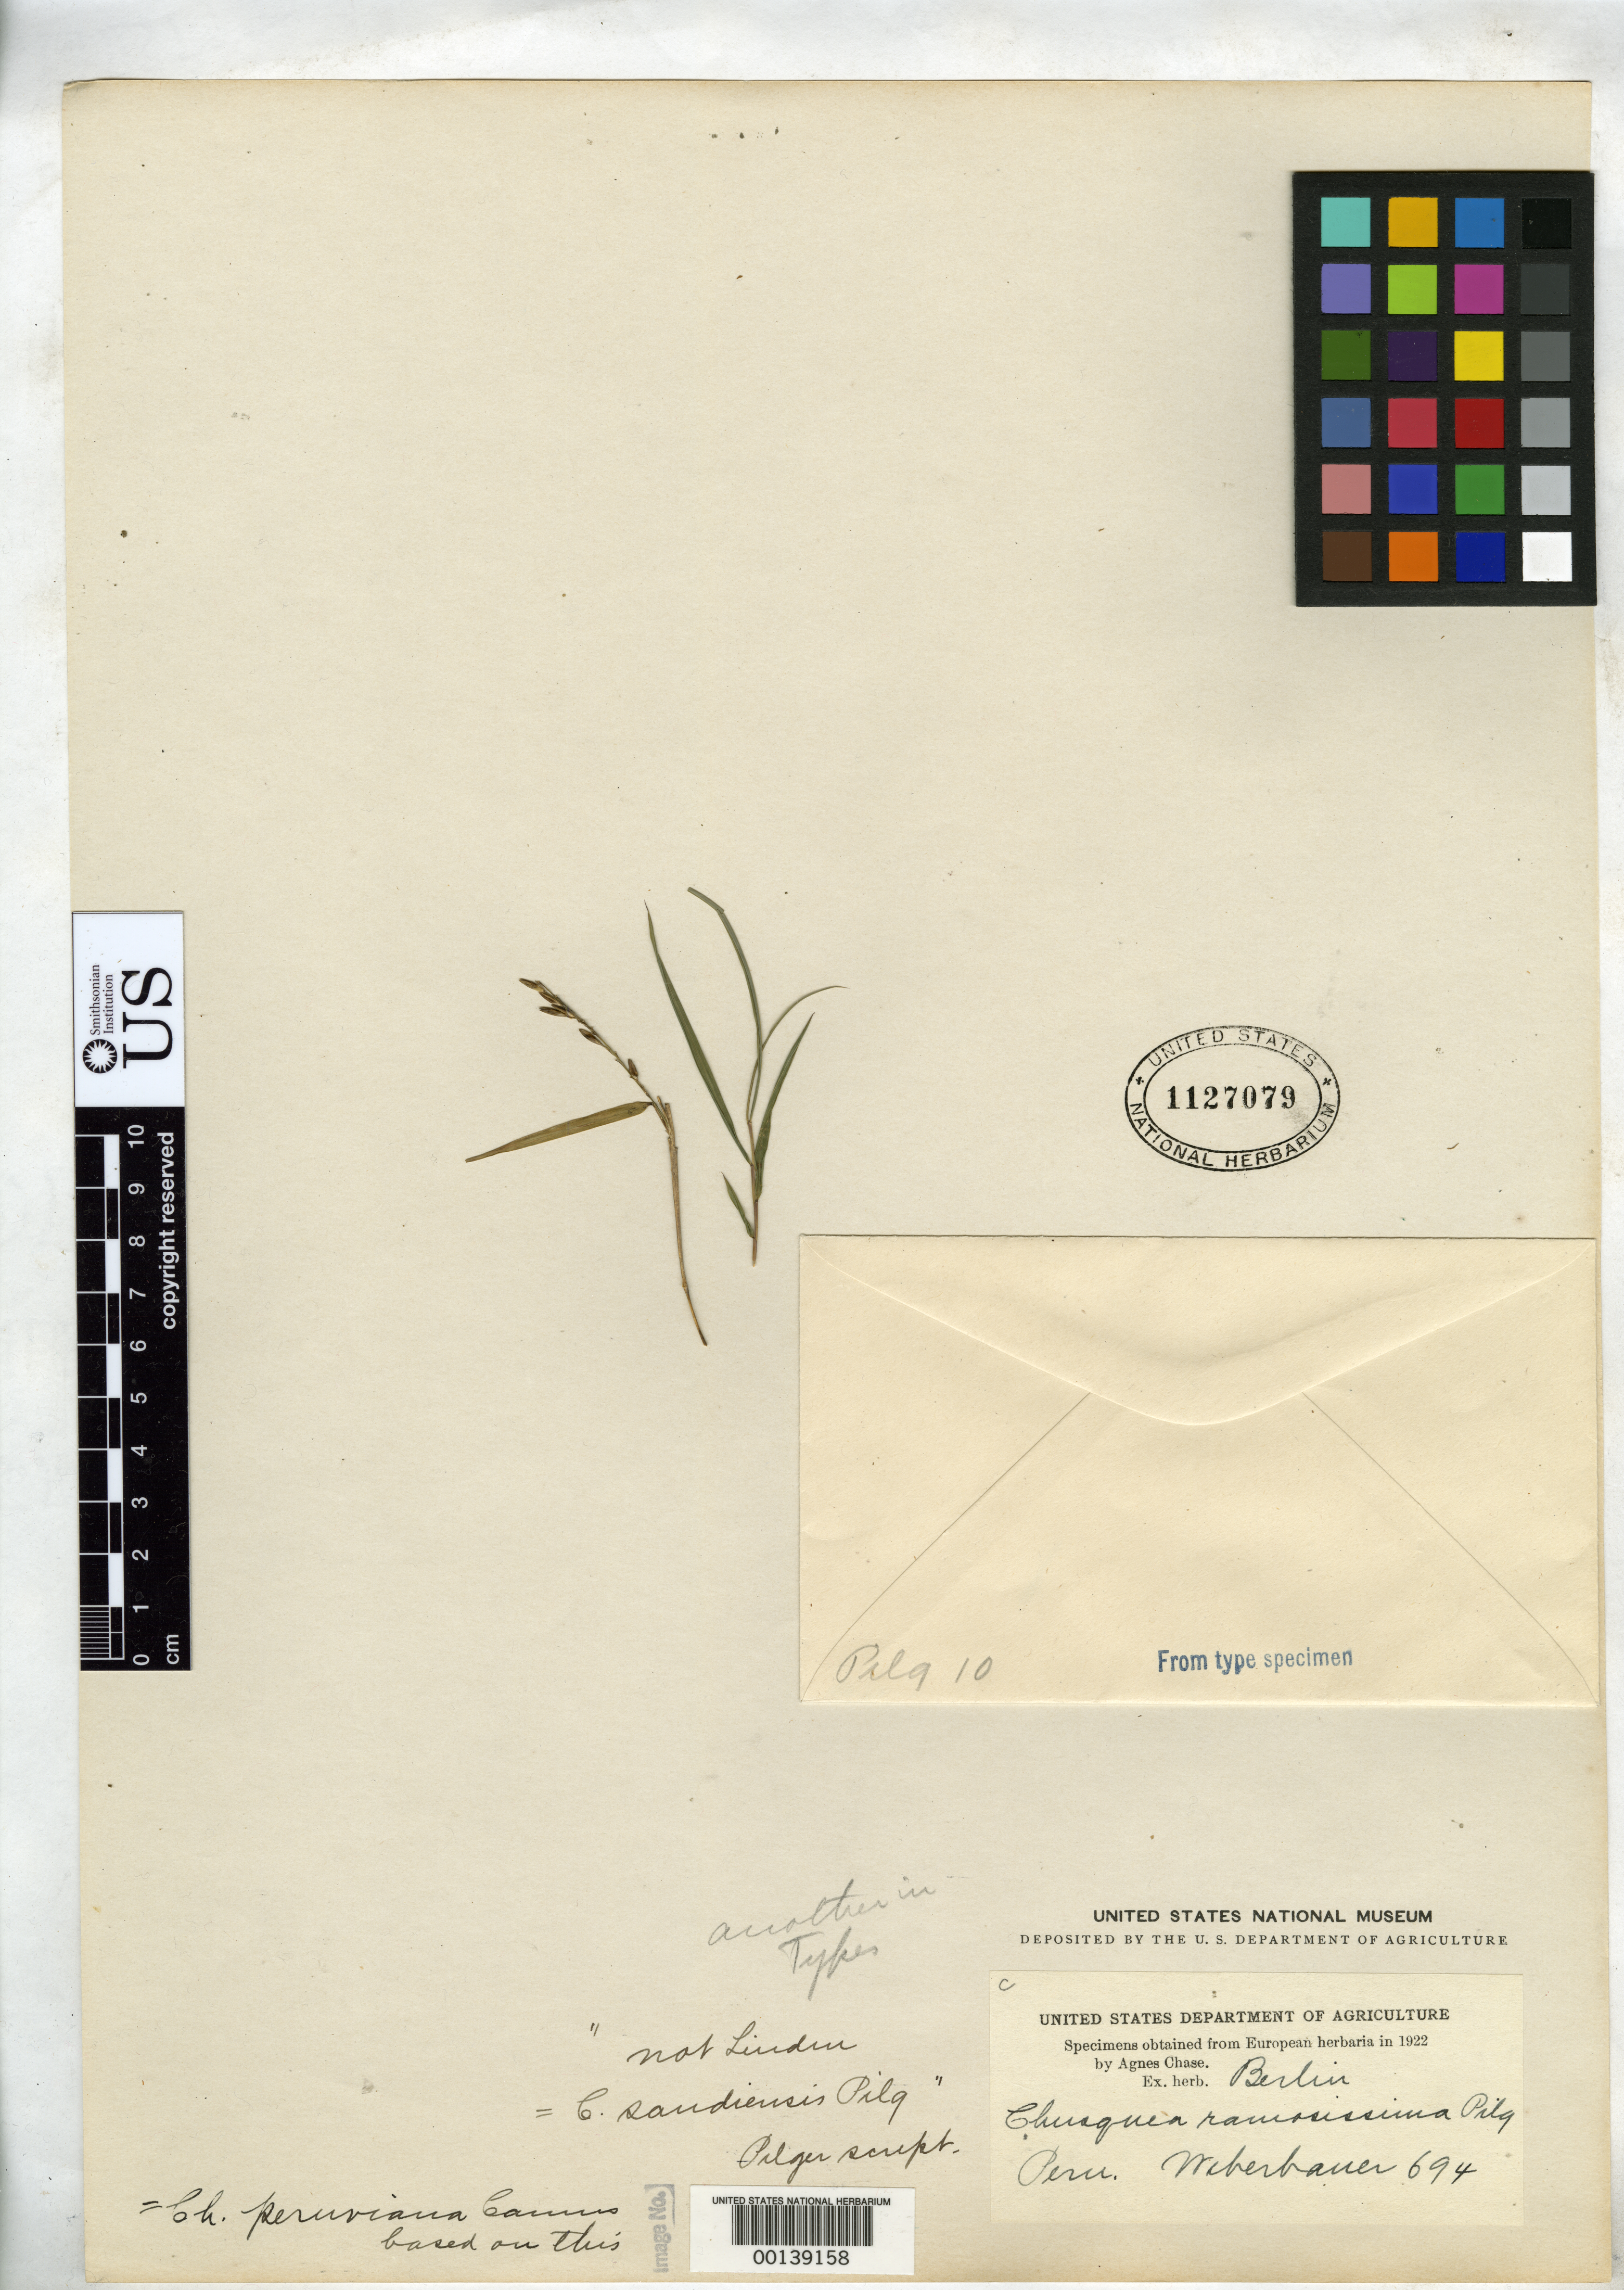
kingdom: Plantae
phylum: Tracheophyta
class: Liliopsida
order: Poales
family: Poaceae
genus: Chusquea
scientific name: Chusquea ramosissima Pilg. nom. illeg. hom.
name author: Pilg.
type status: Syntype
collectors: A. Weberbauer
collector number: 694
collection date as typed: Apr 1902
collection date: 1902-04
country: Peru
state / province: Puno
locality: Sandia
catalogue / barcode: US 1127079